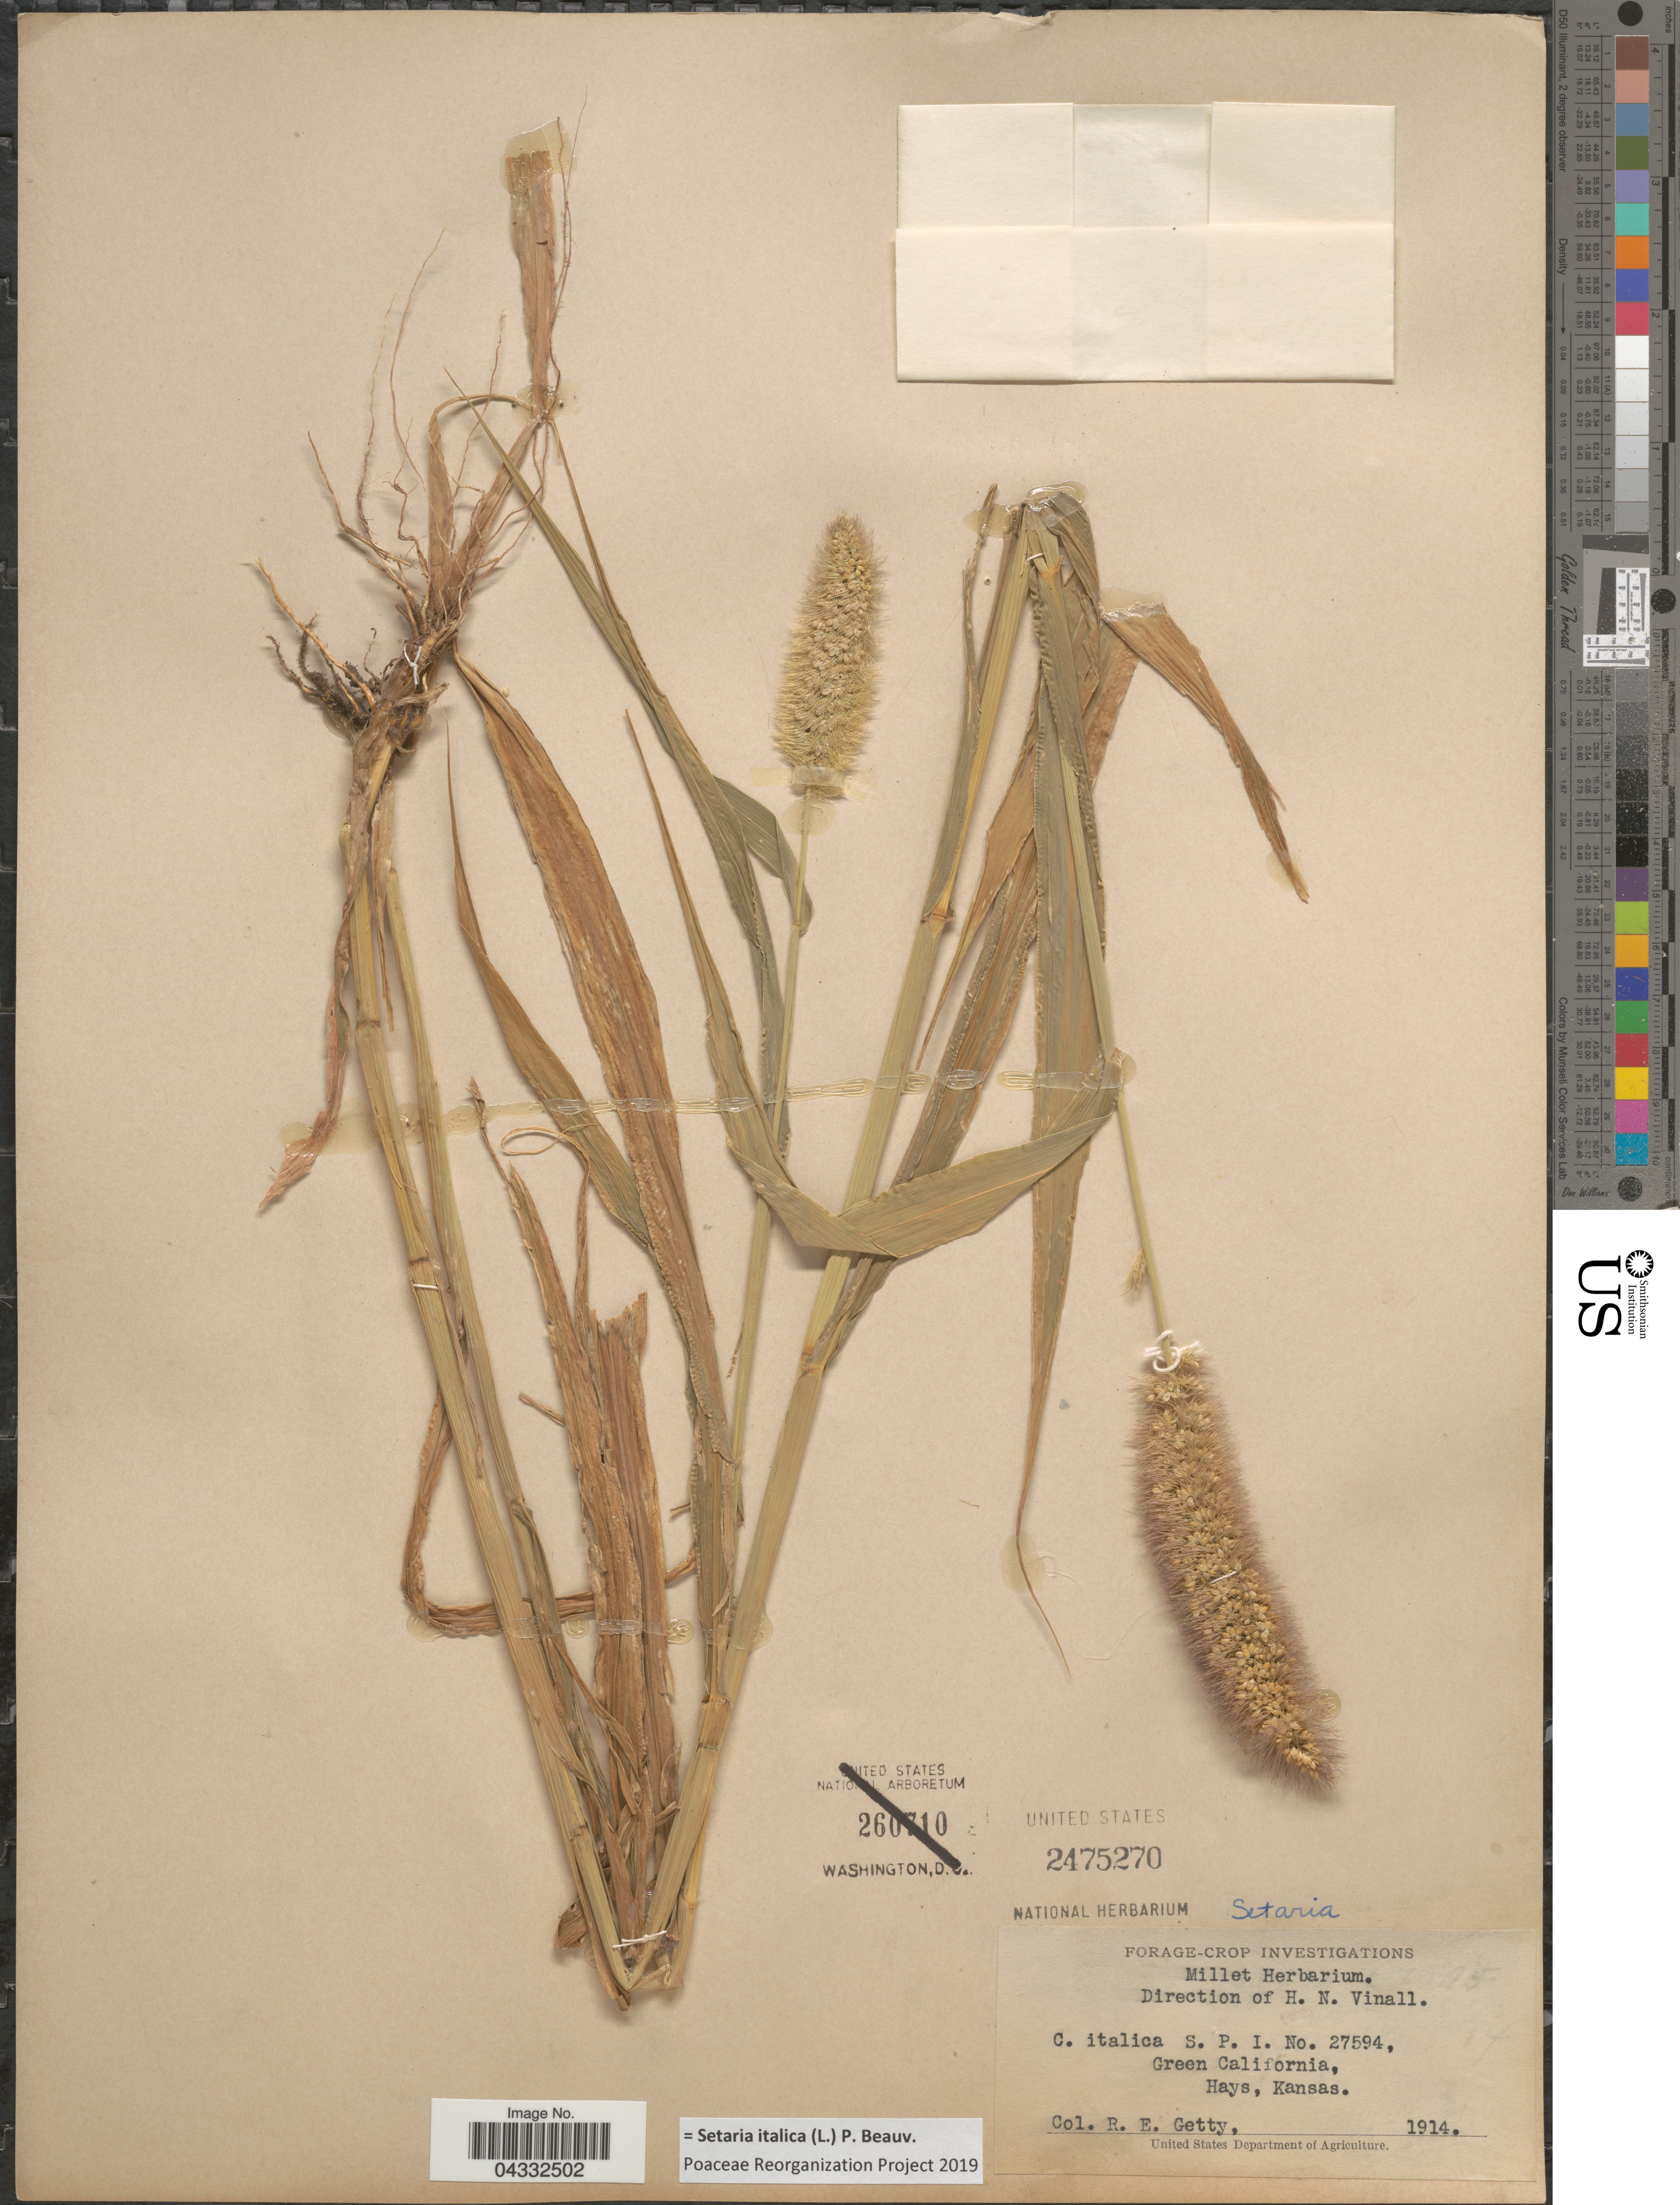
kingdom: Plantae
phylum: Tracheophyta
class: Liliopsida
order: Poales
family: Poaceae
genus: Setaria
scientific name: Setaria italica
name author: (L.) P. Beauv.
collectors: R. Getty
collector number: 27594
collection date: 1914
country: United States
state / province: Kansas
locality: Hays.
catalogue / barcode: US 2475270